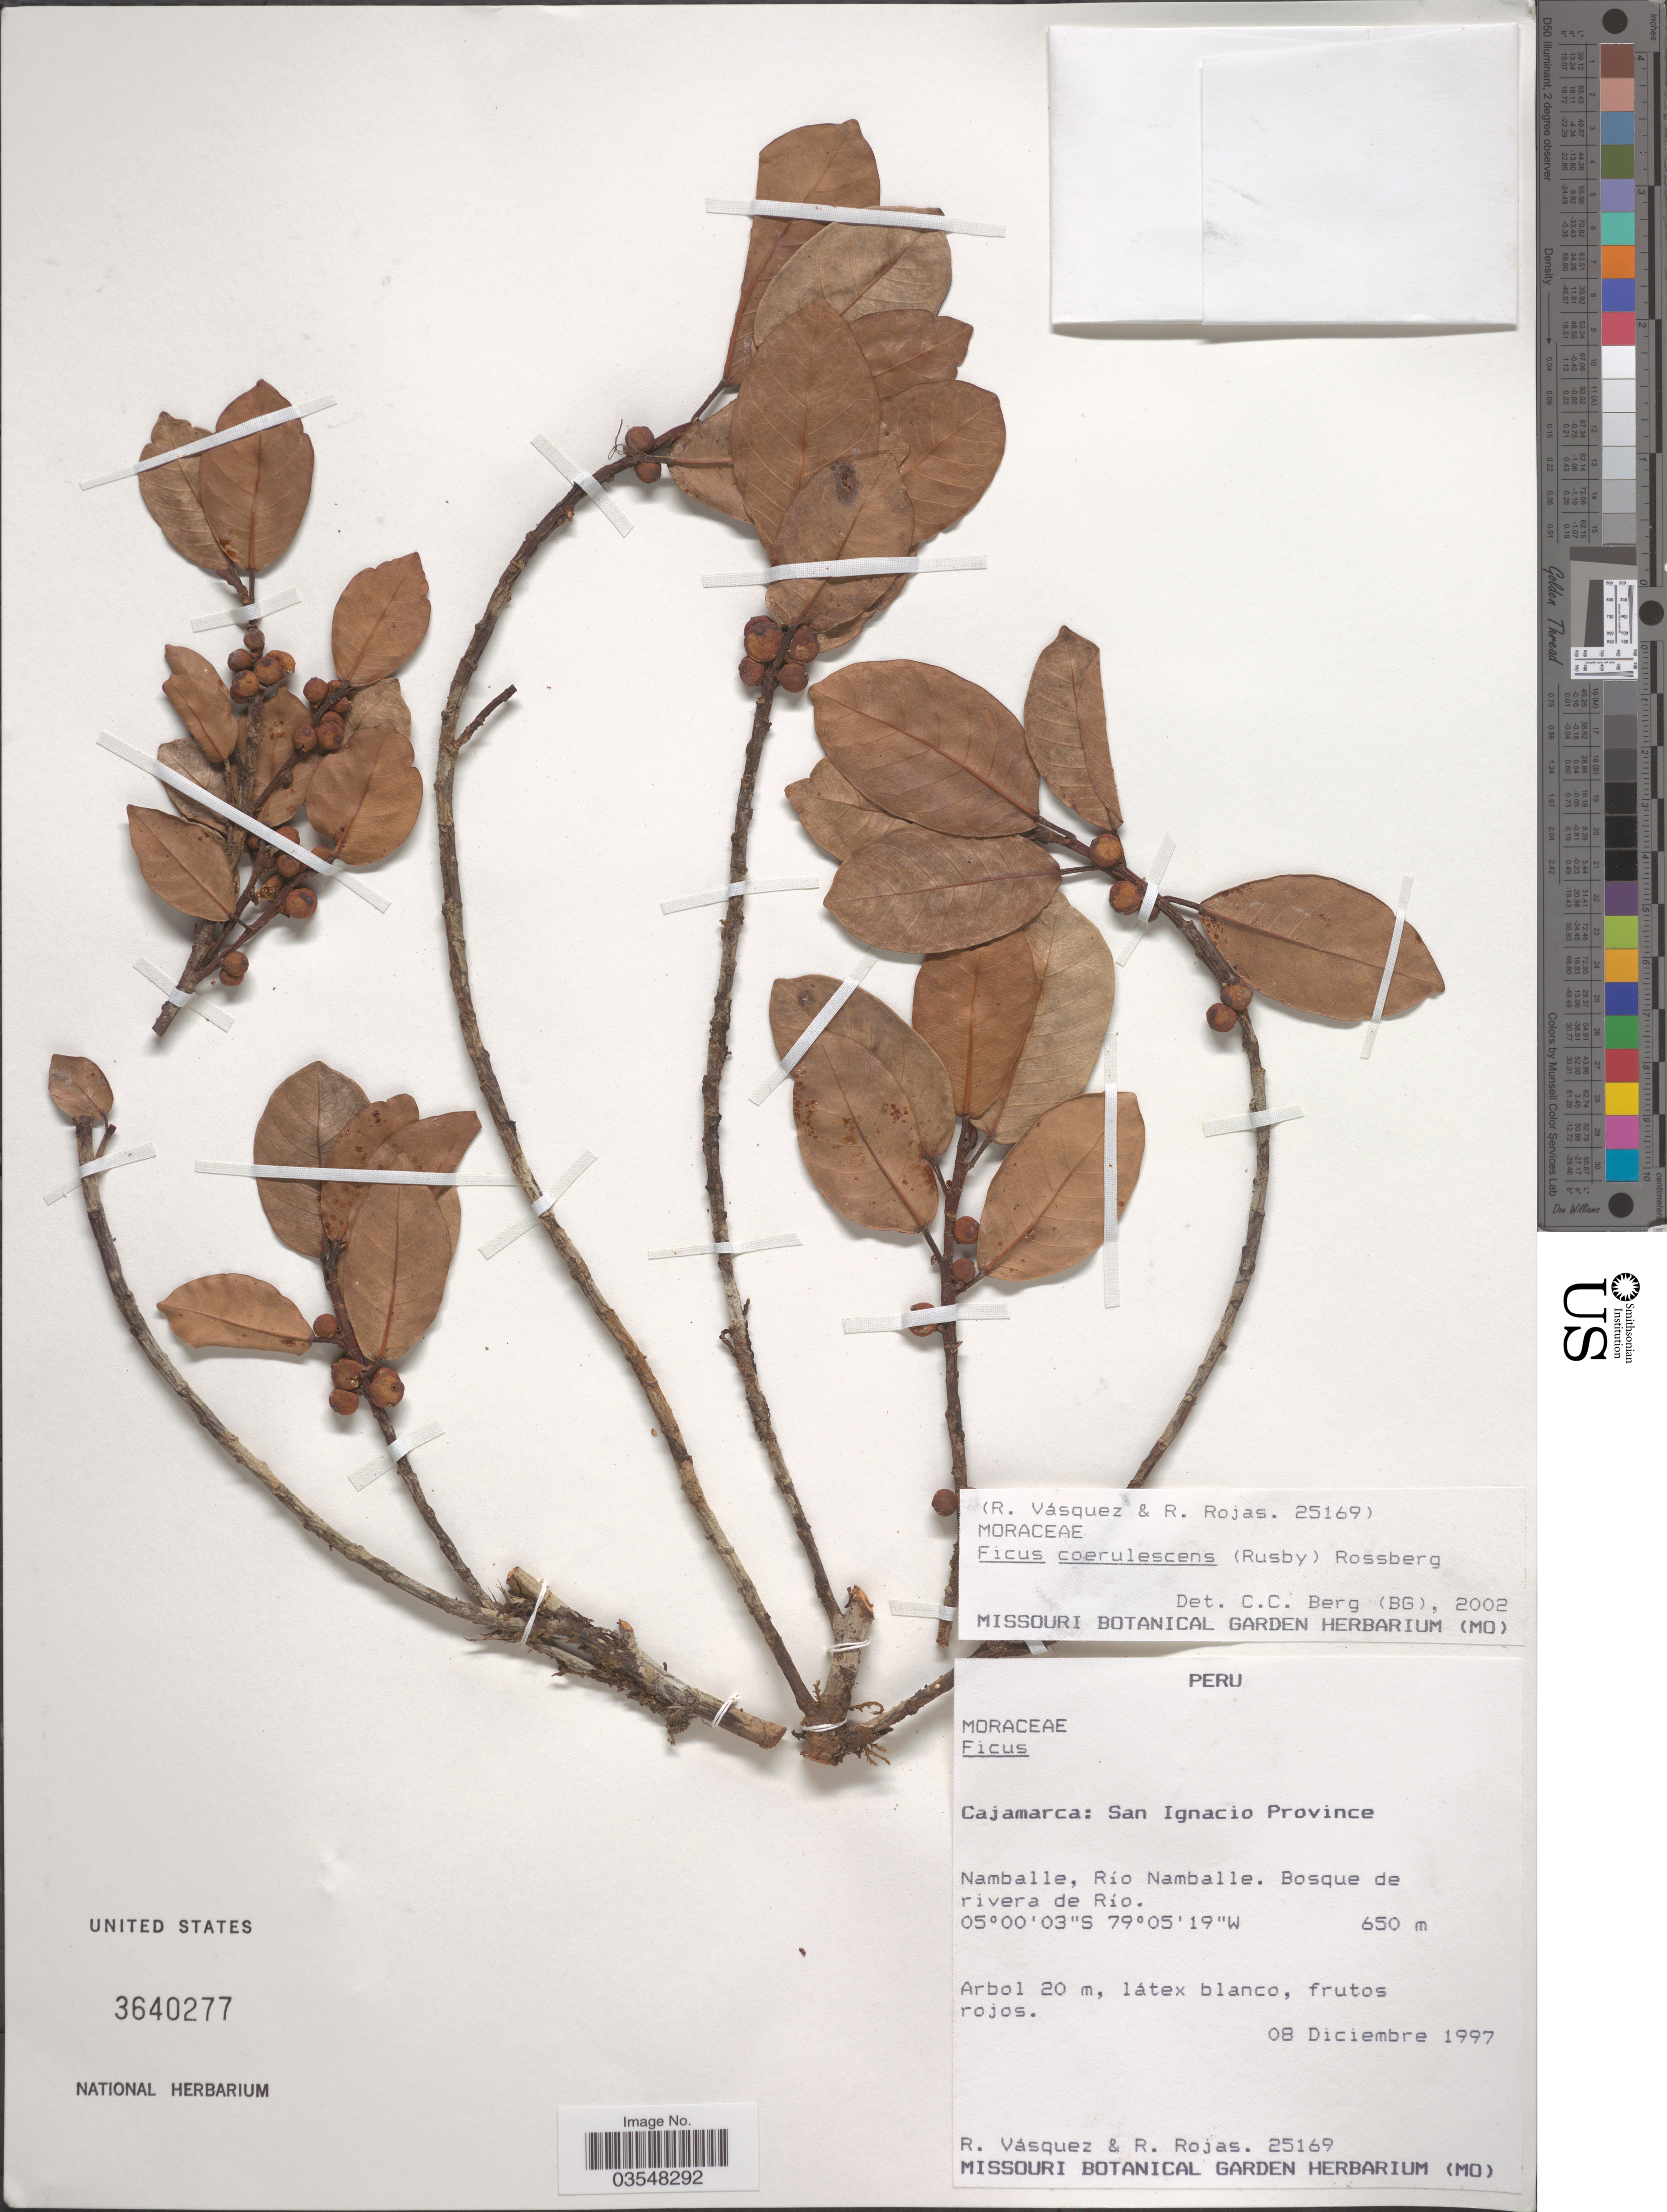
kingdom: Plantae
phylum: Tracheophyta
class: Magnoliopsida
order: Rosales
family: Moraceae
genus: Ficus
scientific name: Ficus coerulescens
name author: (Rusby) Rossberg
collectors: R. Vásquez & R. Rojas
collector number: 25169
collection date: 1997-12-08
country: Peru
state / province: Cajamarca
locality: San Ignacio Province. Namballe, Río Namballe. Bosque de rivera de Río.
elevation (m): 650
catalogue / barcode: US 3640277